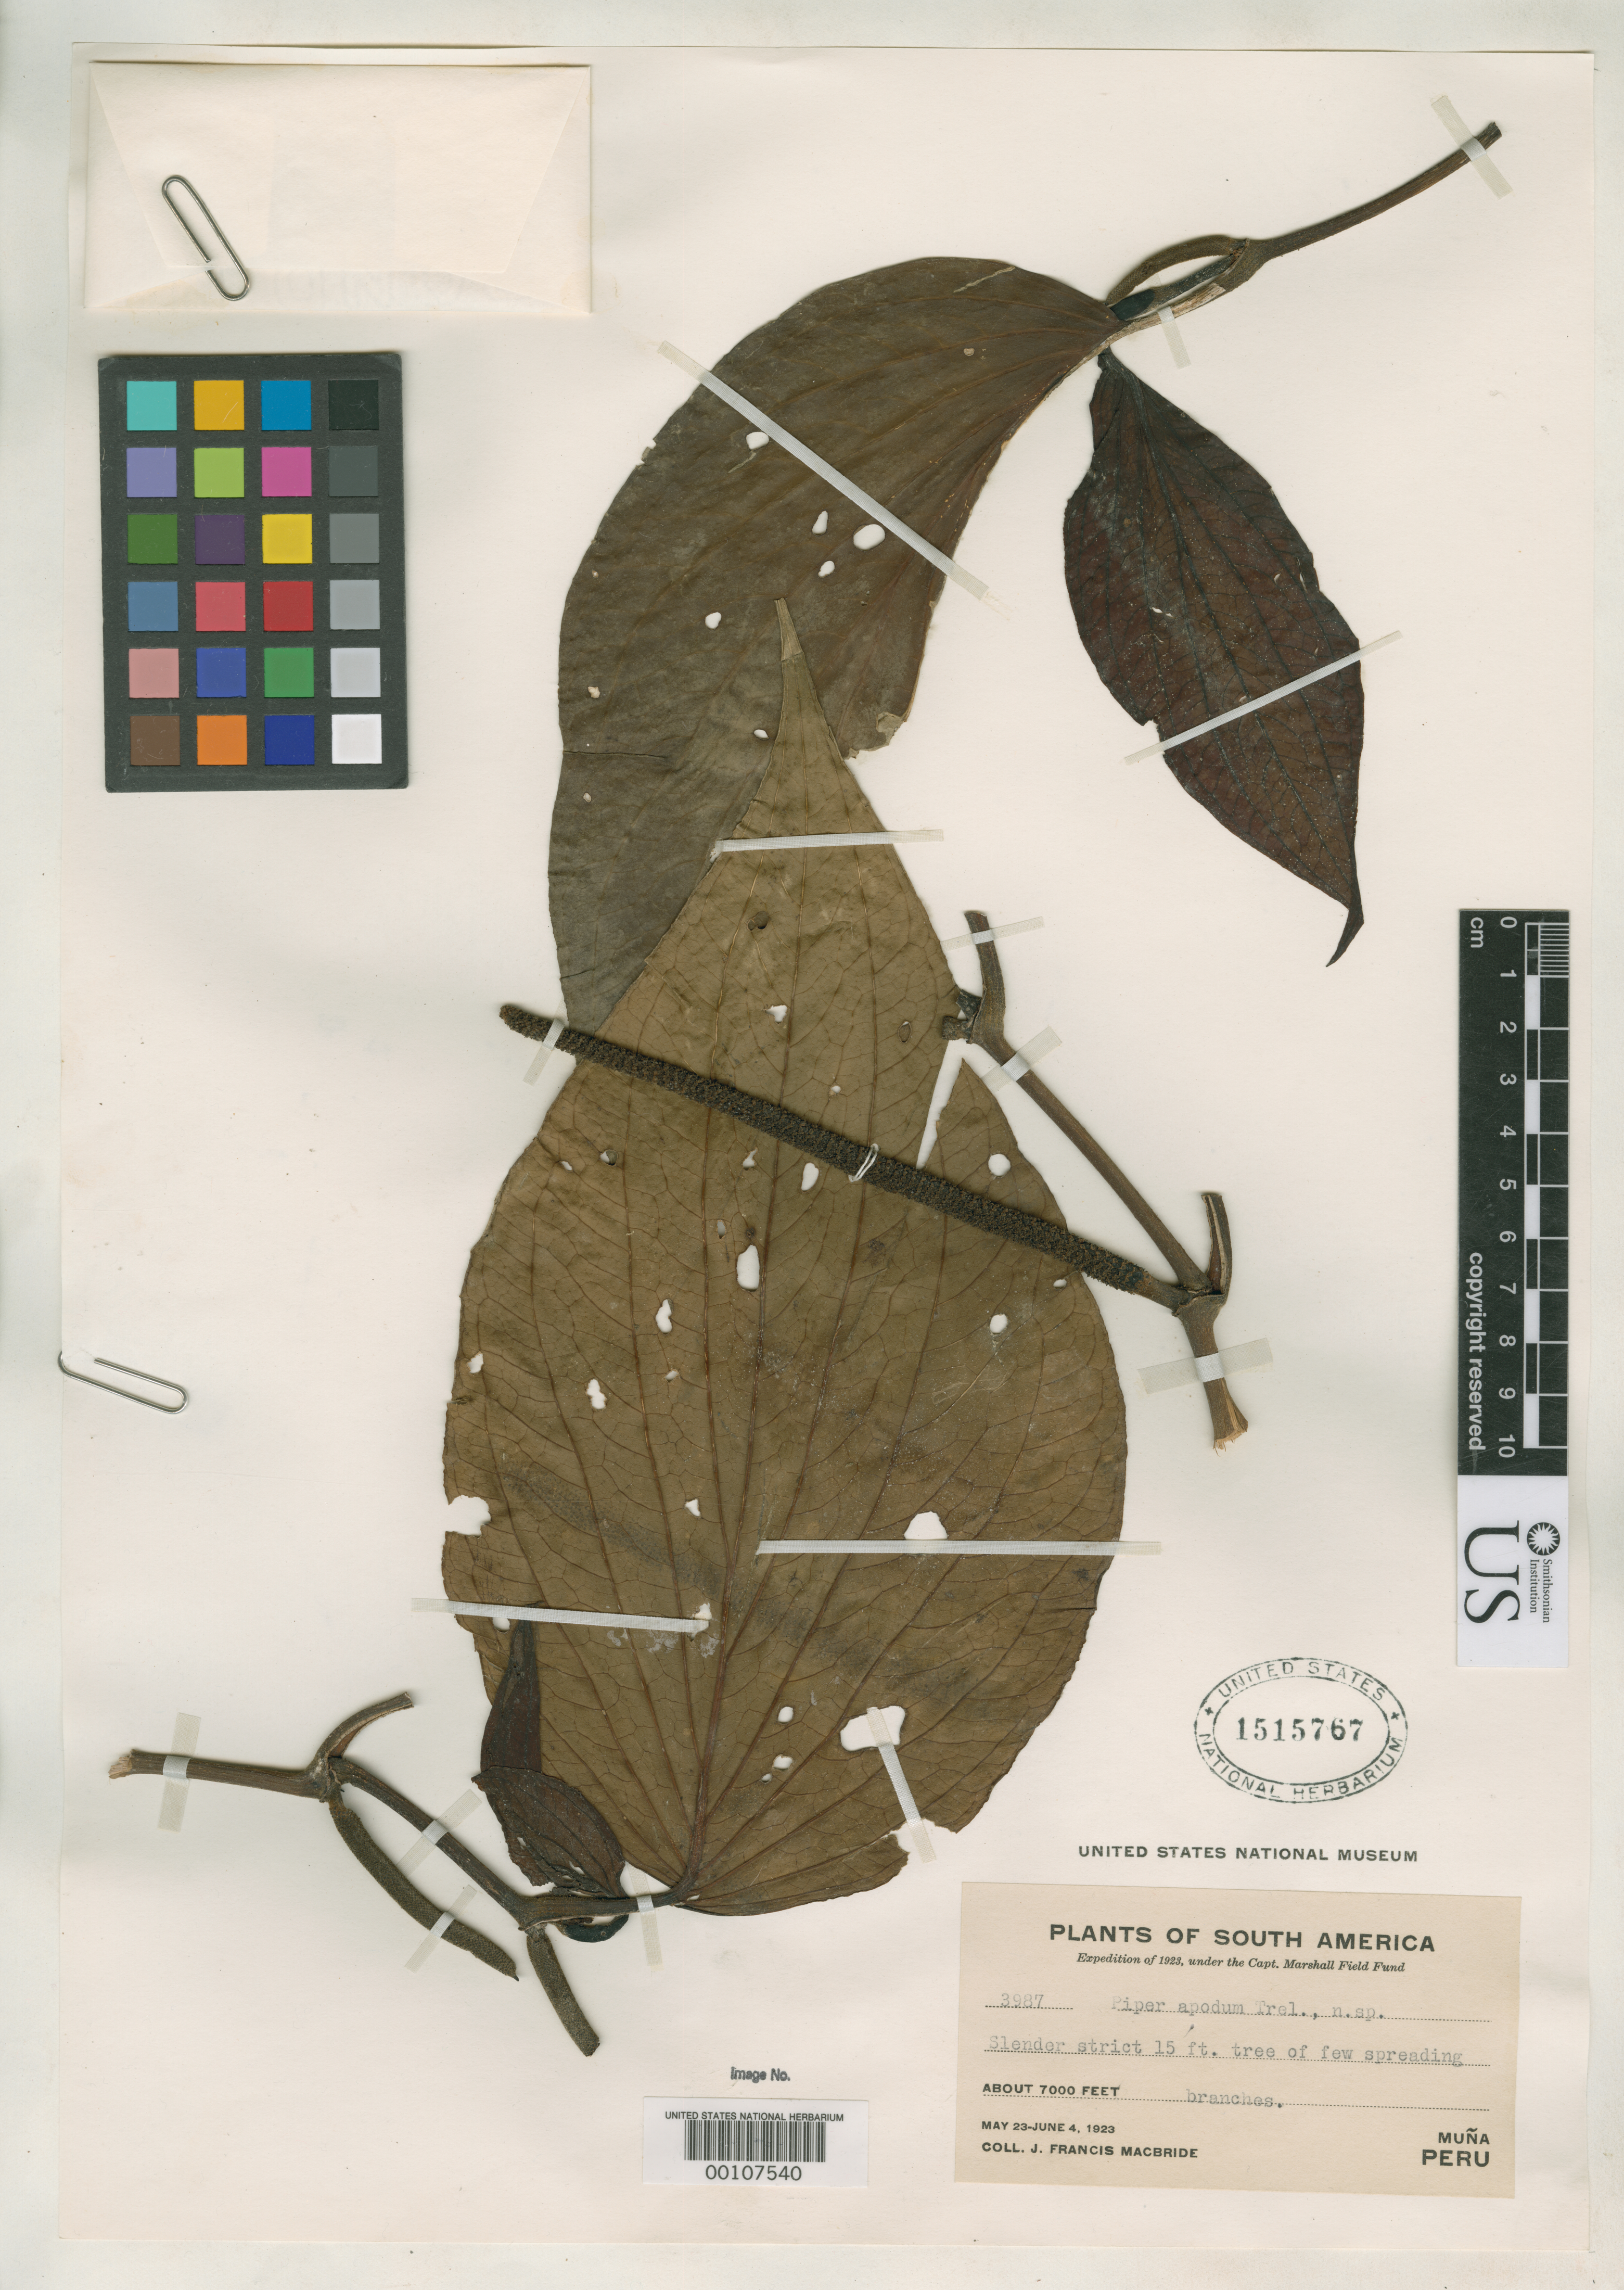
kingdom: Plantae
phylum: Tracheophyta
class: Magnoliopsida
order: Piperales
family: Piperaceae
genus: Piper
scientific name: Piper apodum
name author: Trel. in J.F. Macbr.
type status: Isotype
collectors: J. F. Macbride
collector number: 3987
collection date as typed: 23 May 1923 to 04 Jun 1923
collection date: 1923-05-23/1923-06-04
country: Peru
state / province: Huánuco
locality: Muña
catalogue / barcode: US 1515767